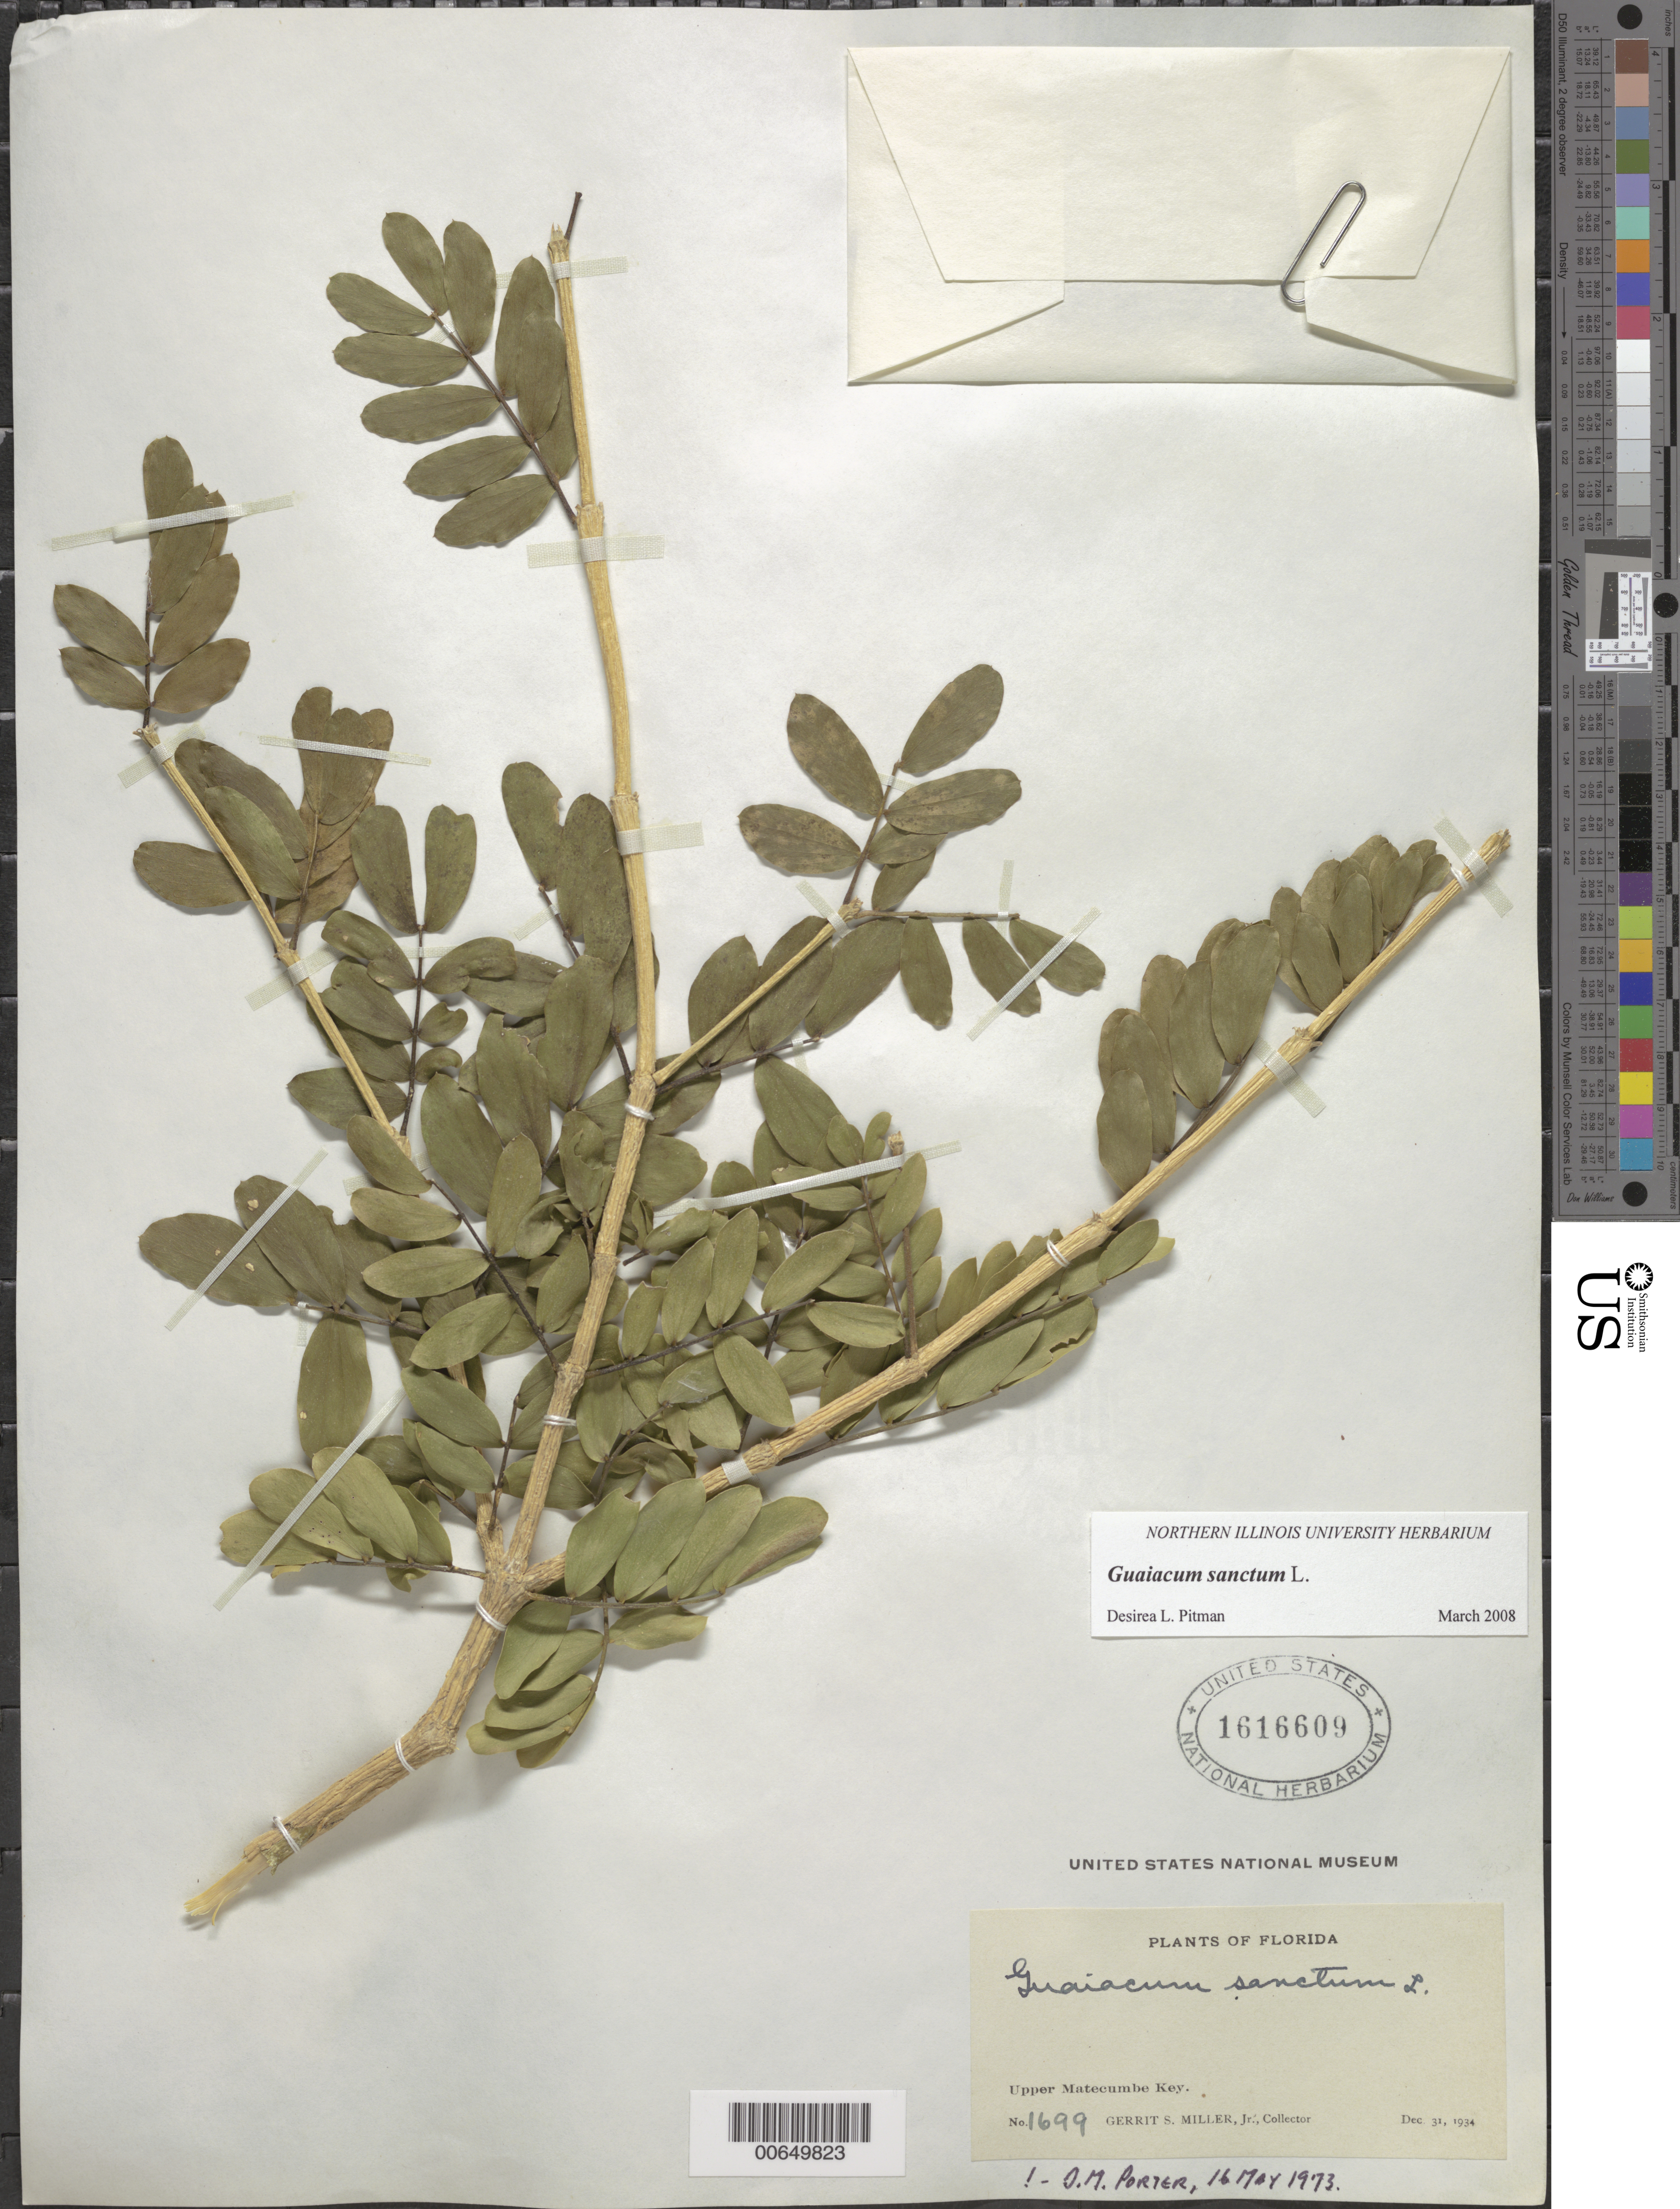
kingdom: Plantae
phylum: Tracheophyta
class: Magnoliopsida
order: Zygophyllales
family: Zygophyllaceae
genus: Guaiacum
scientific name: Guaiacum sanctum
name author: L.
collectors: G. S. Miller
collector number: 1699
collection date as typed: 21 Dec 1934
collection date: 1934-12-21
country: United States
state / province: Florida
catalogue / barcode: US 1616609